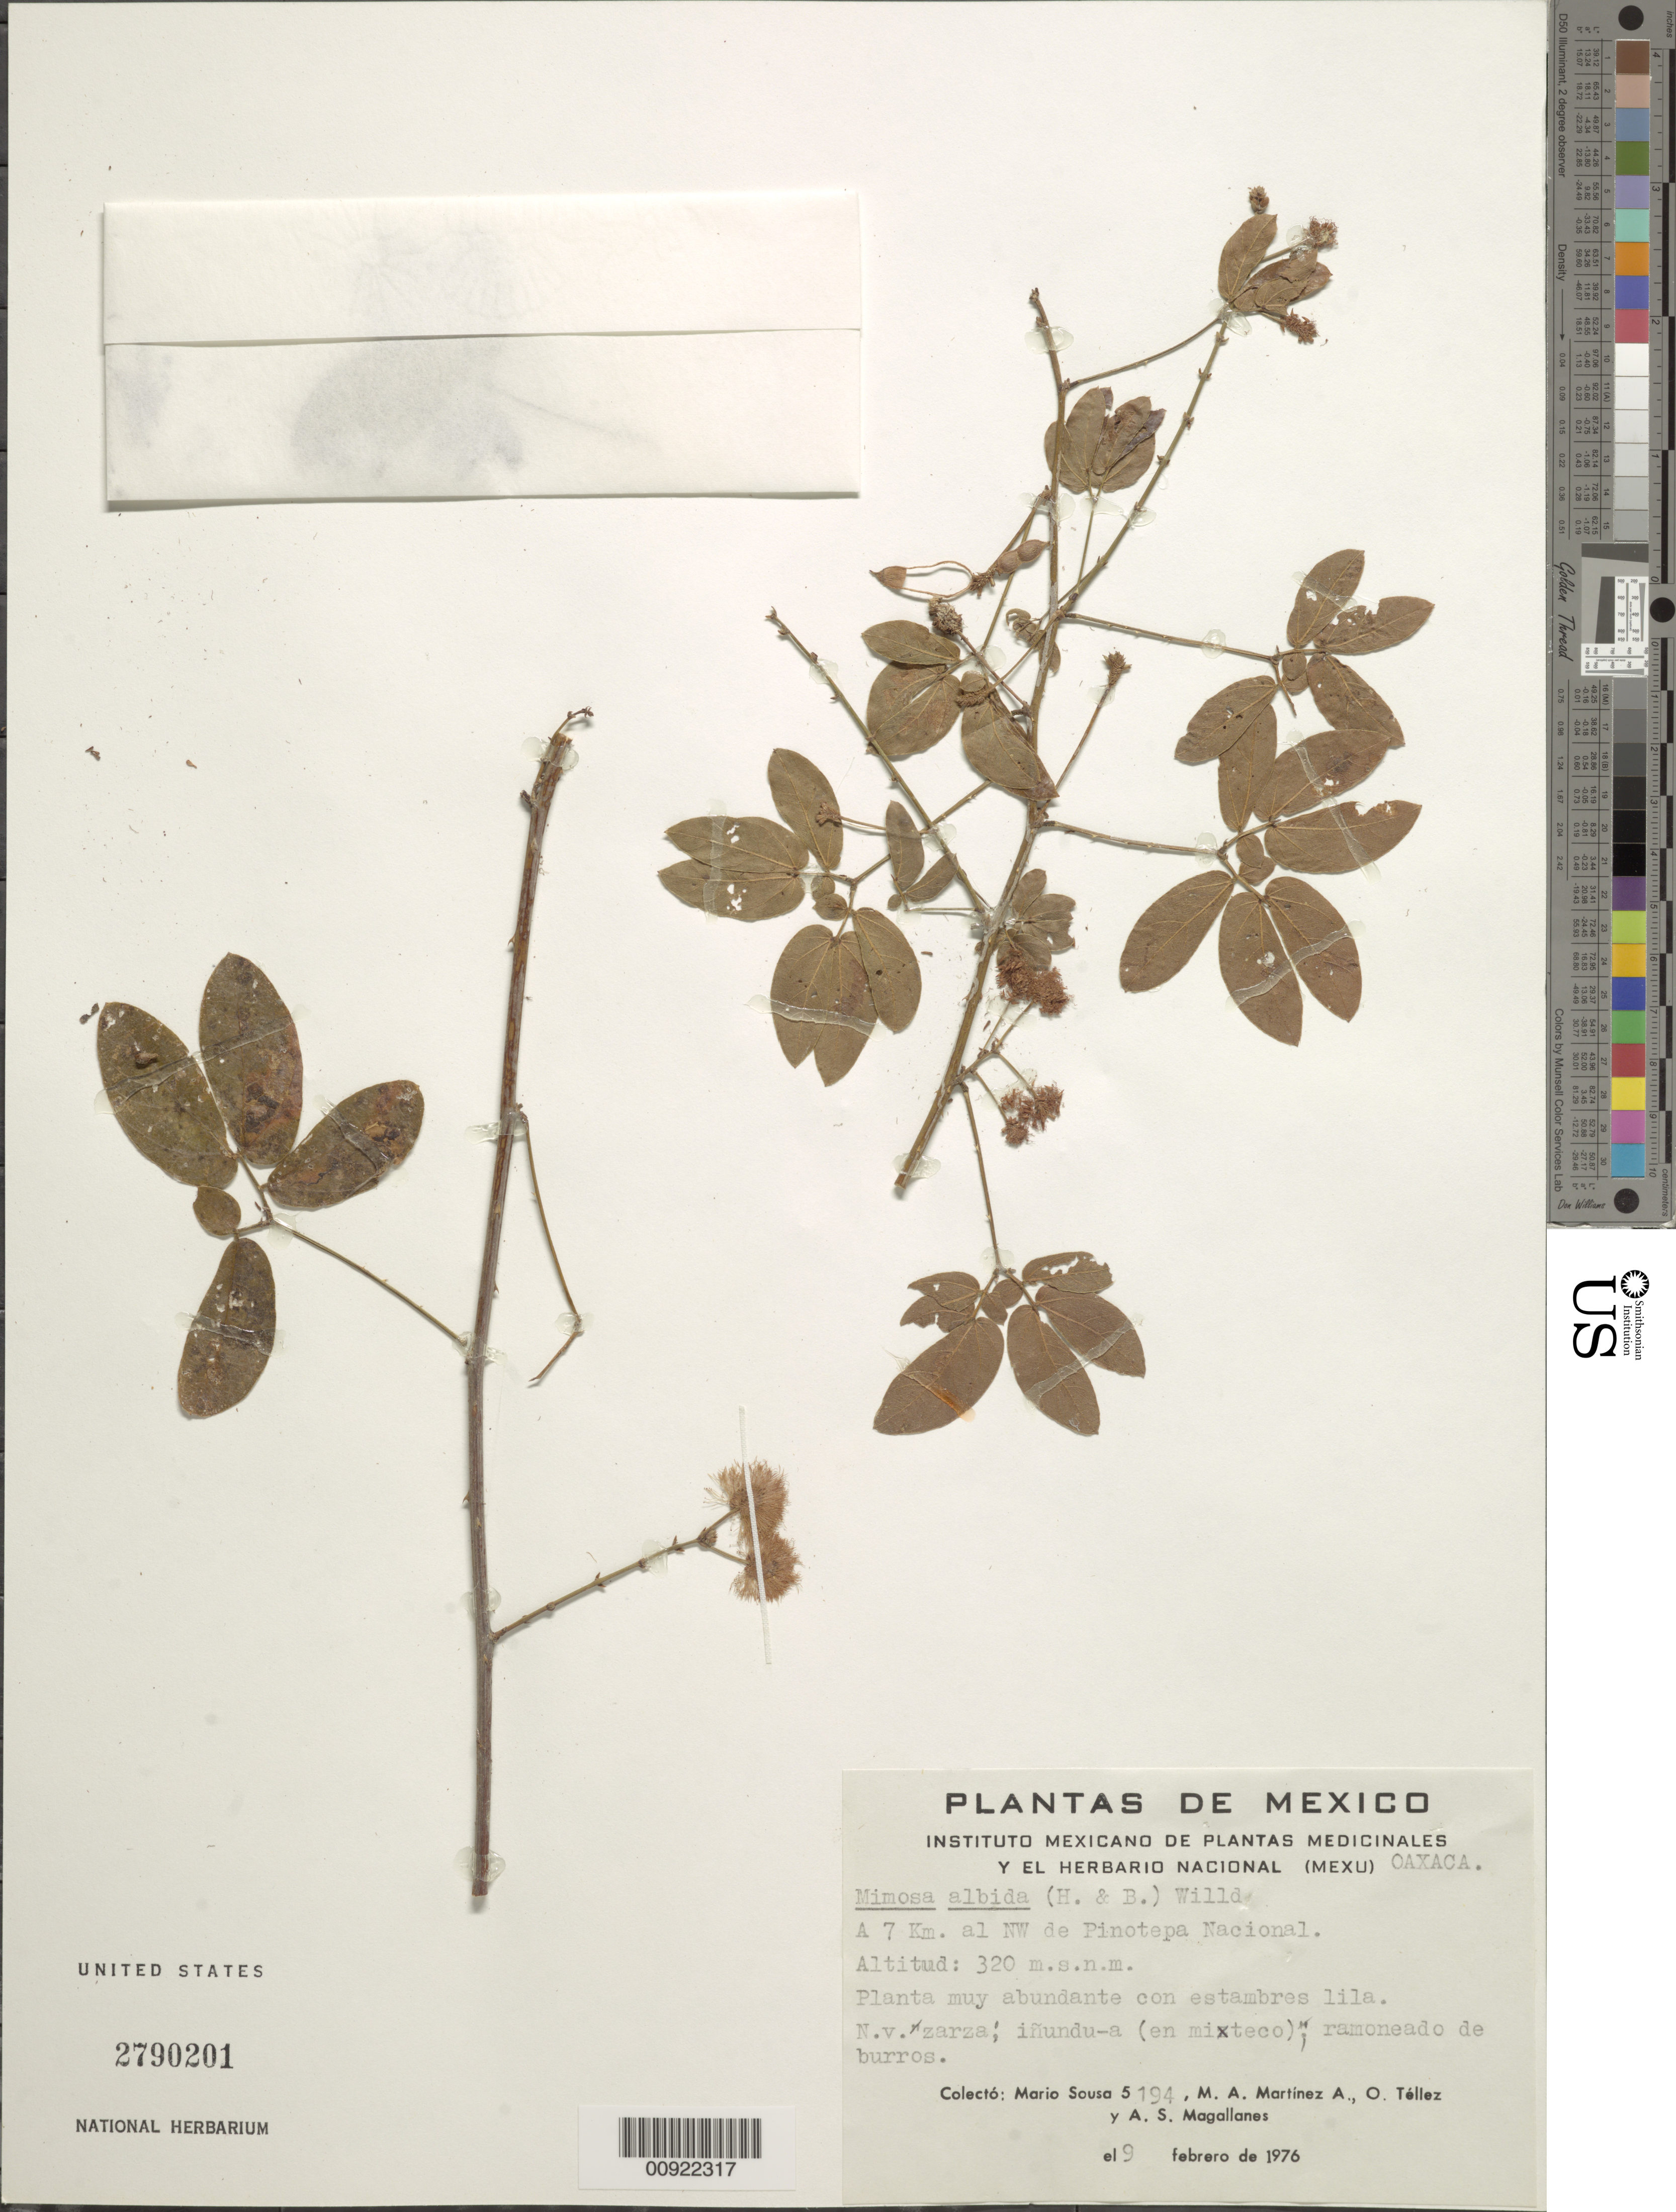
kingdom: Plantae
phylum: Tracheophyta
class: Magnoliopsida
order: Fabales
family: Fabaceae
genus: Mimosa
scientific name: Mimosa albida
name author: Humb. & Bonpl. ex Willd.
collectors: M. Sousa S., M. A. Martínez Alfaro, O. Téllez V. & A. Magallanes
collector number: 5194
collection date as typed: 09 Feb 1976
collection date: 1976-02-09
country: Mexico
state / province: Oaxaca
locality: A 7 km. al NW de Pinotepa Nacional.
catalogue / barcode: US 2790201